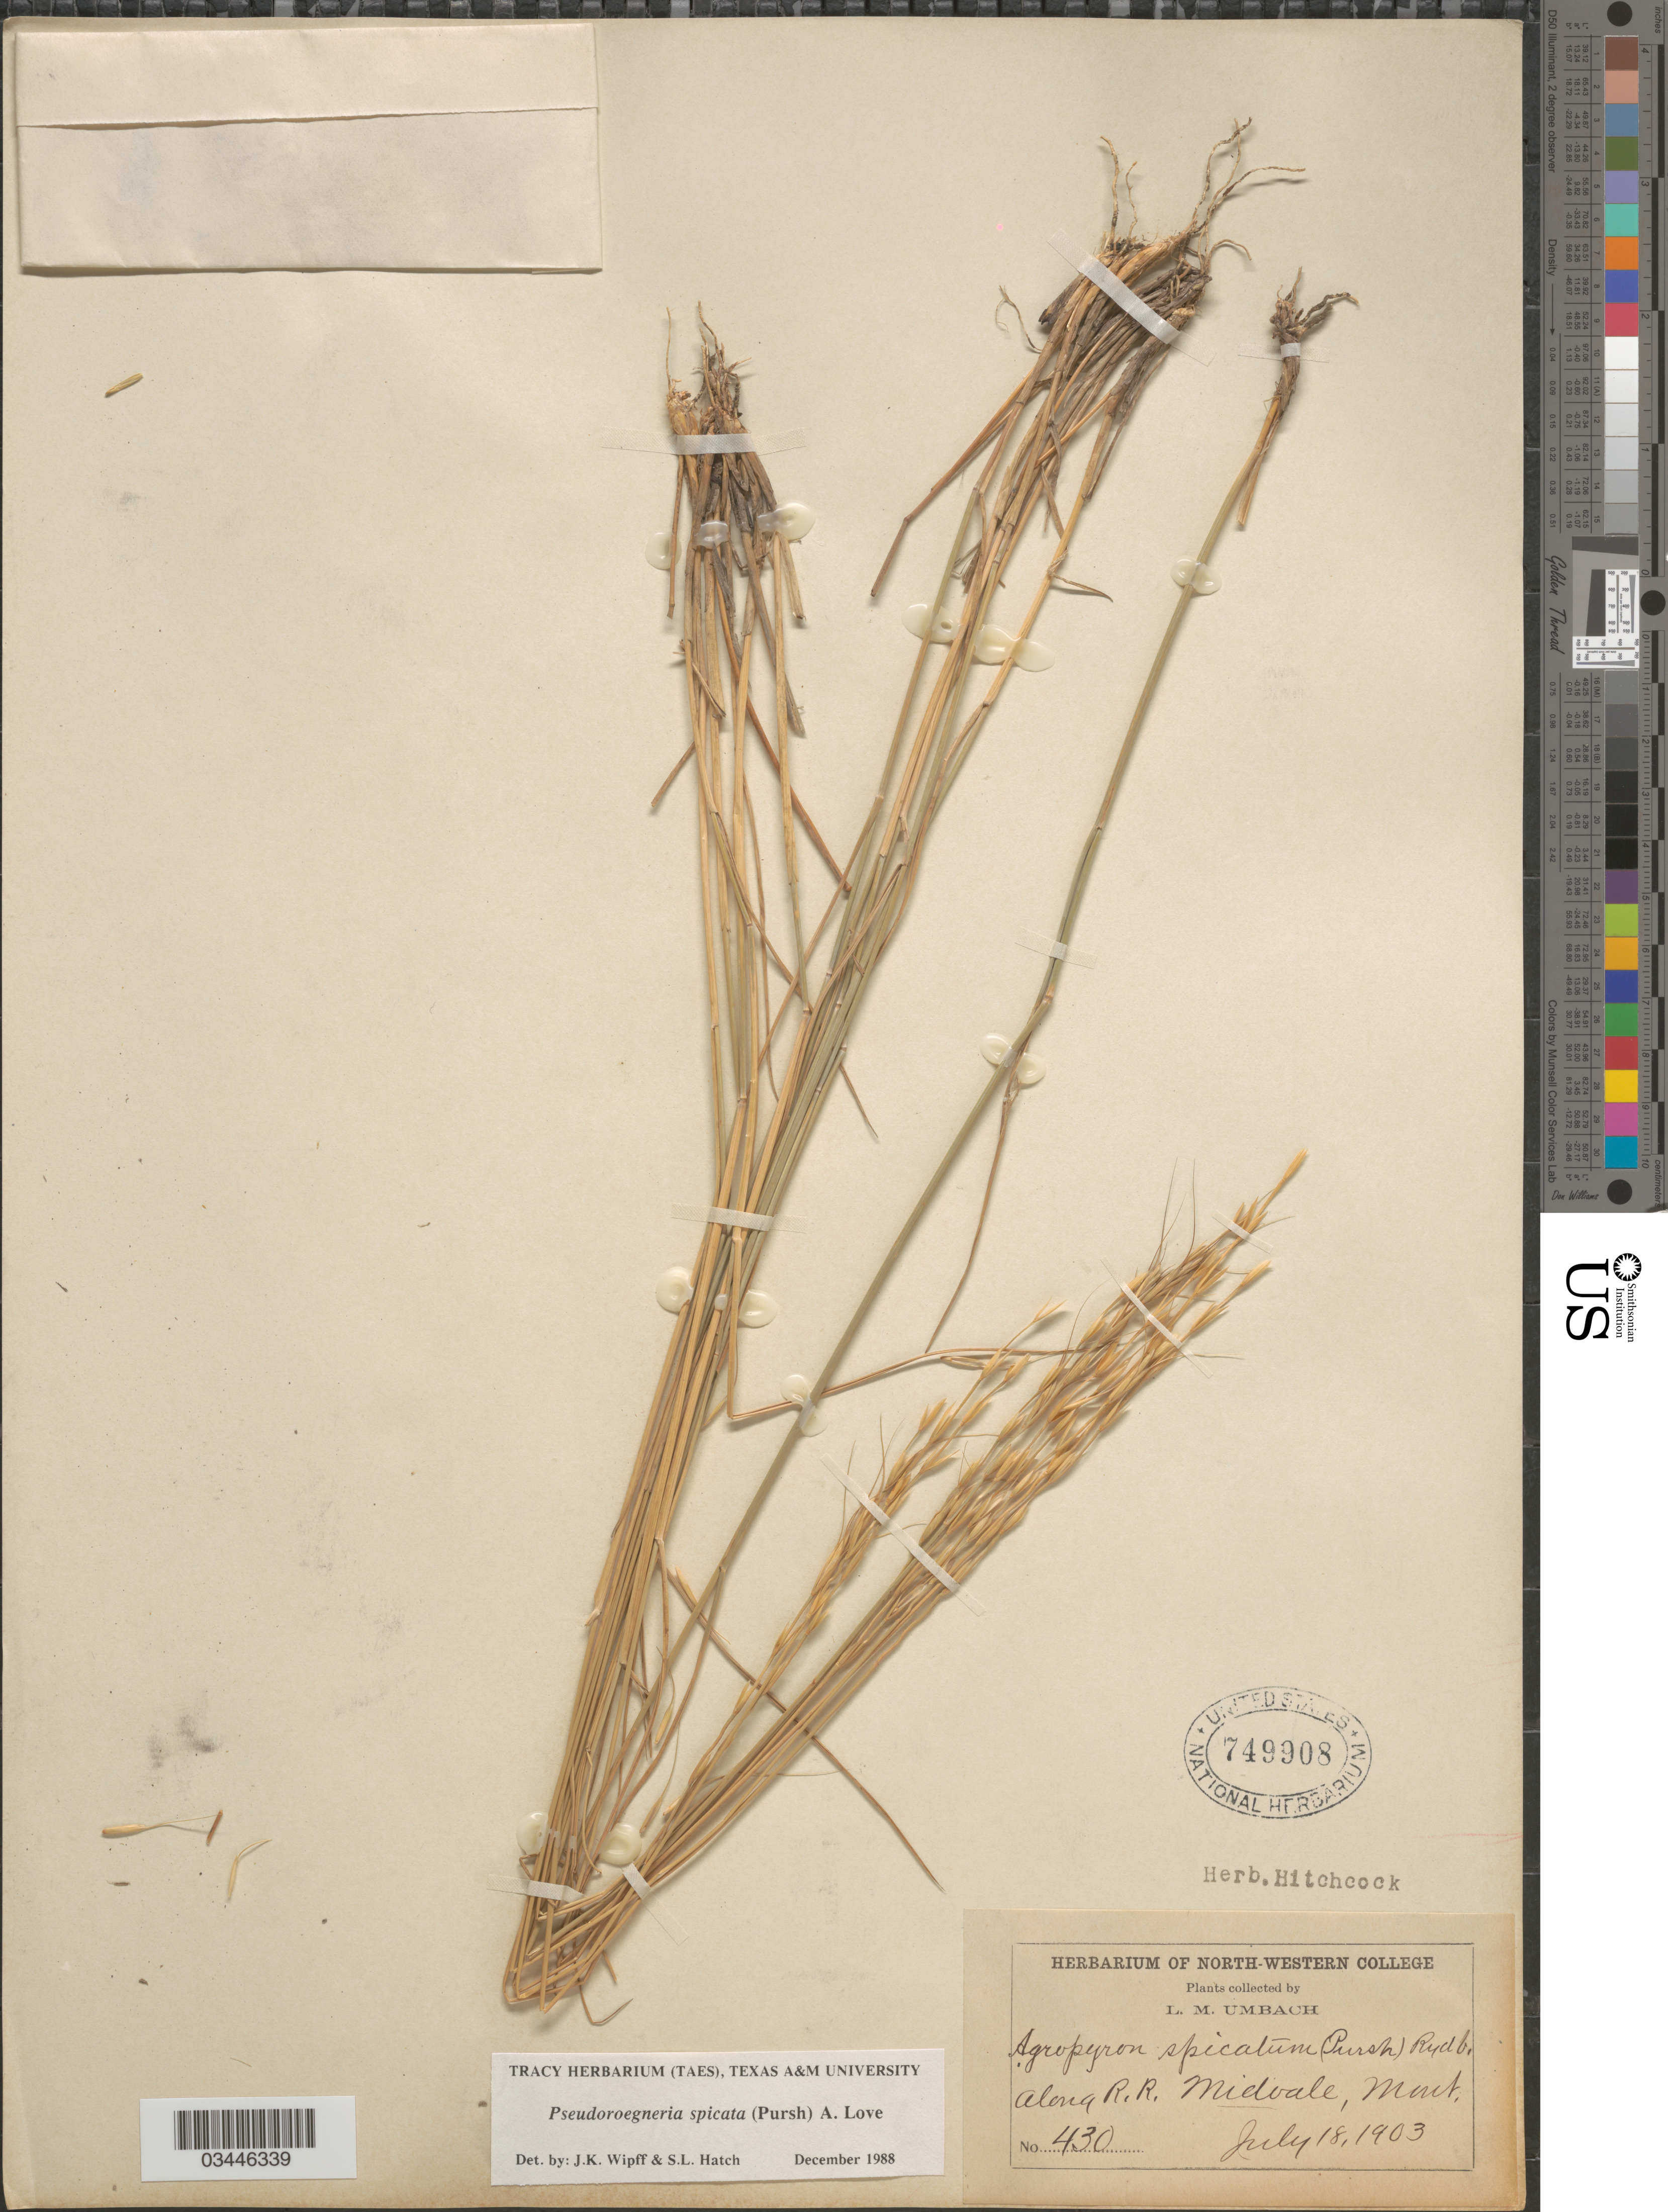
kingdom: Plantae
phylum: Tracheophyta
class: Liliopsida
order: Poales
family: Poaceae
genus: Pseudoroegneria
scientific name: Pseudoroegneria spicata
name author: (Pursh) Á. Löve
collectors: L. M. Umbach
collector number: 430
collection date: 1903-07-18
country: United States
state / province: Montana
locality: Along R. R. Midvale.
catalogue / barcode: US 749908